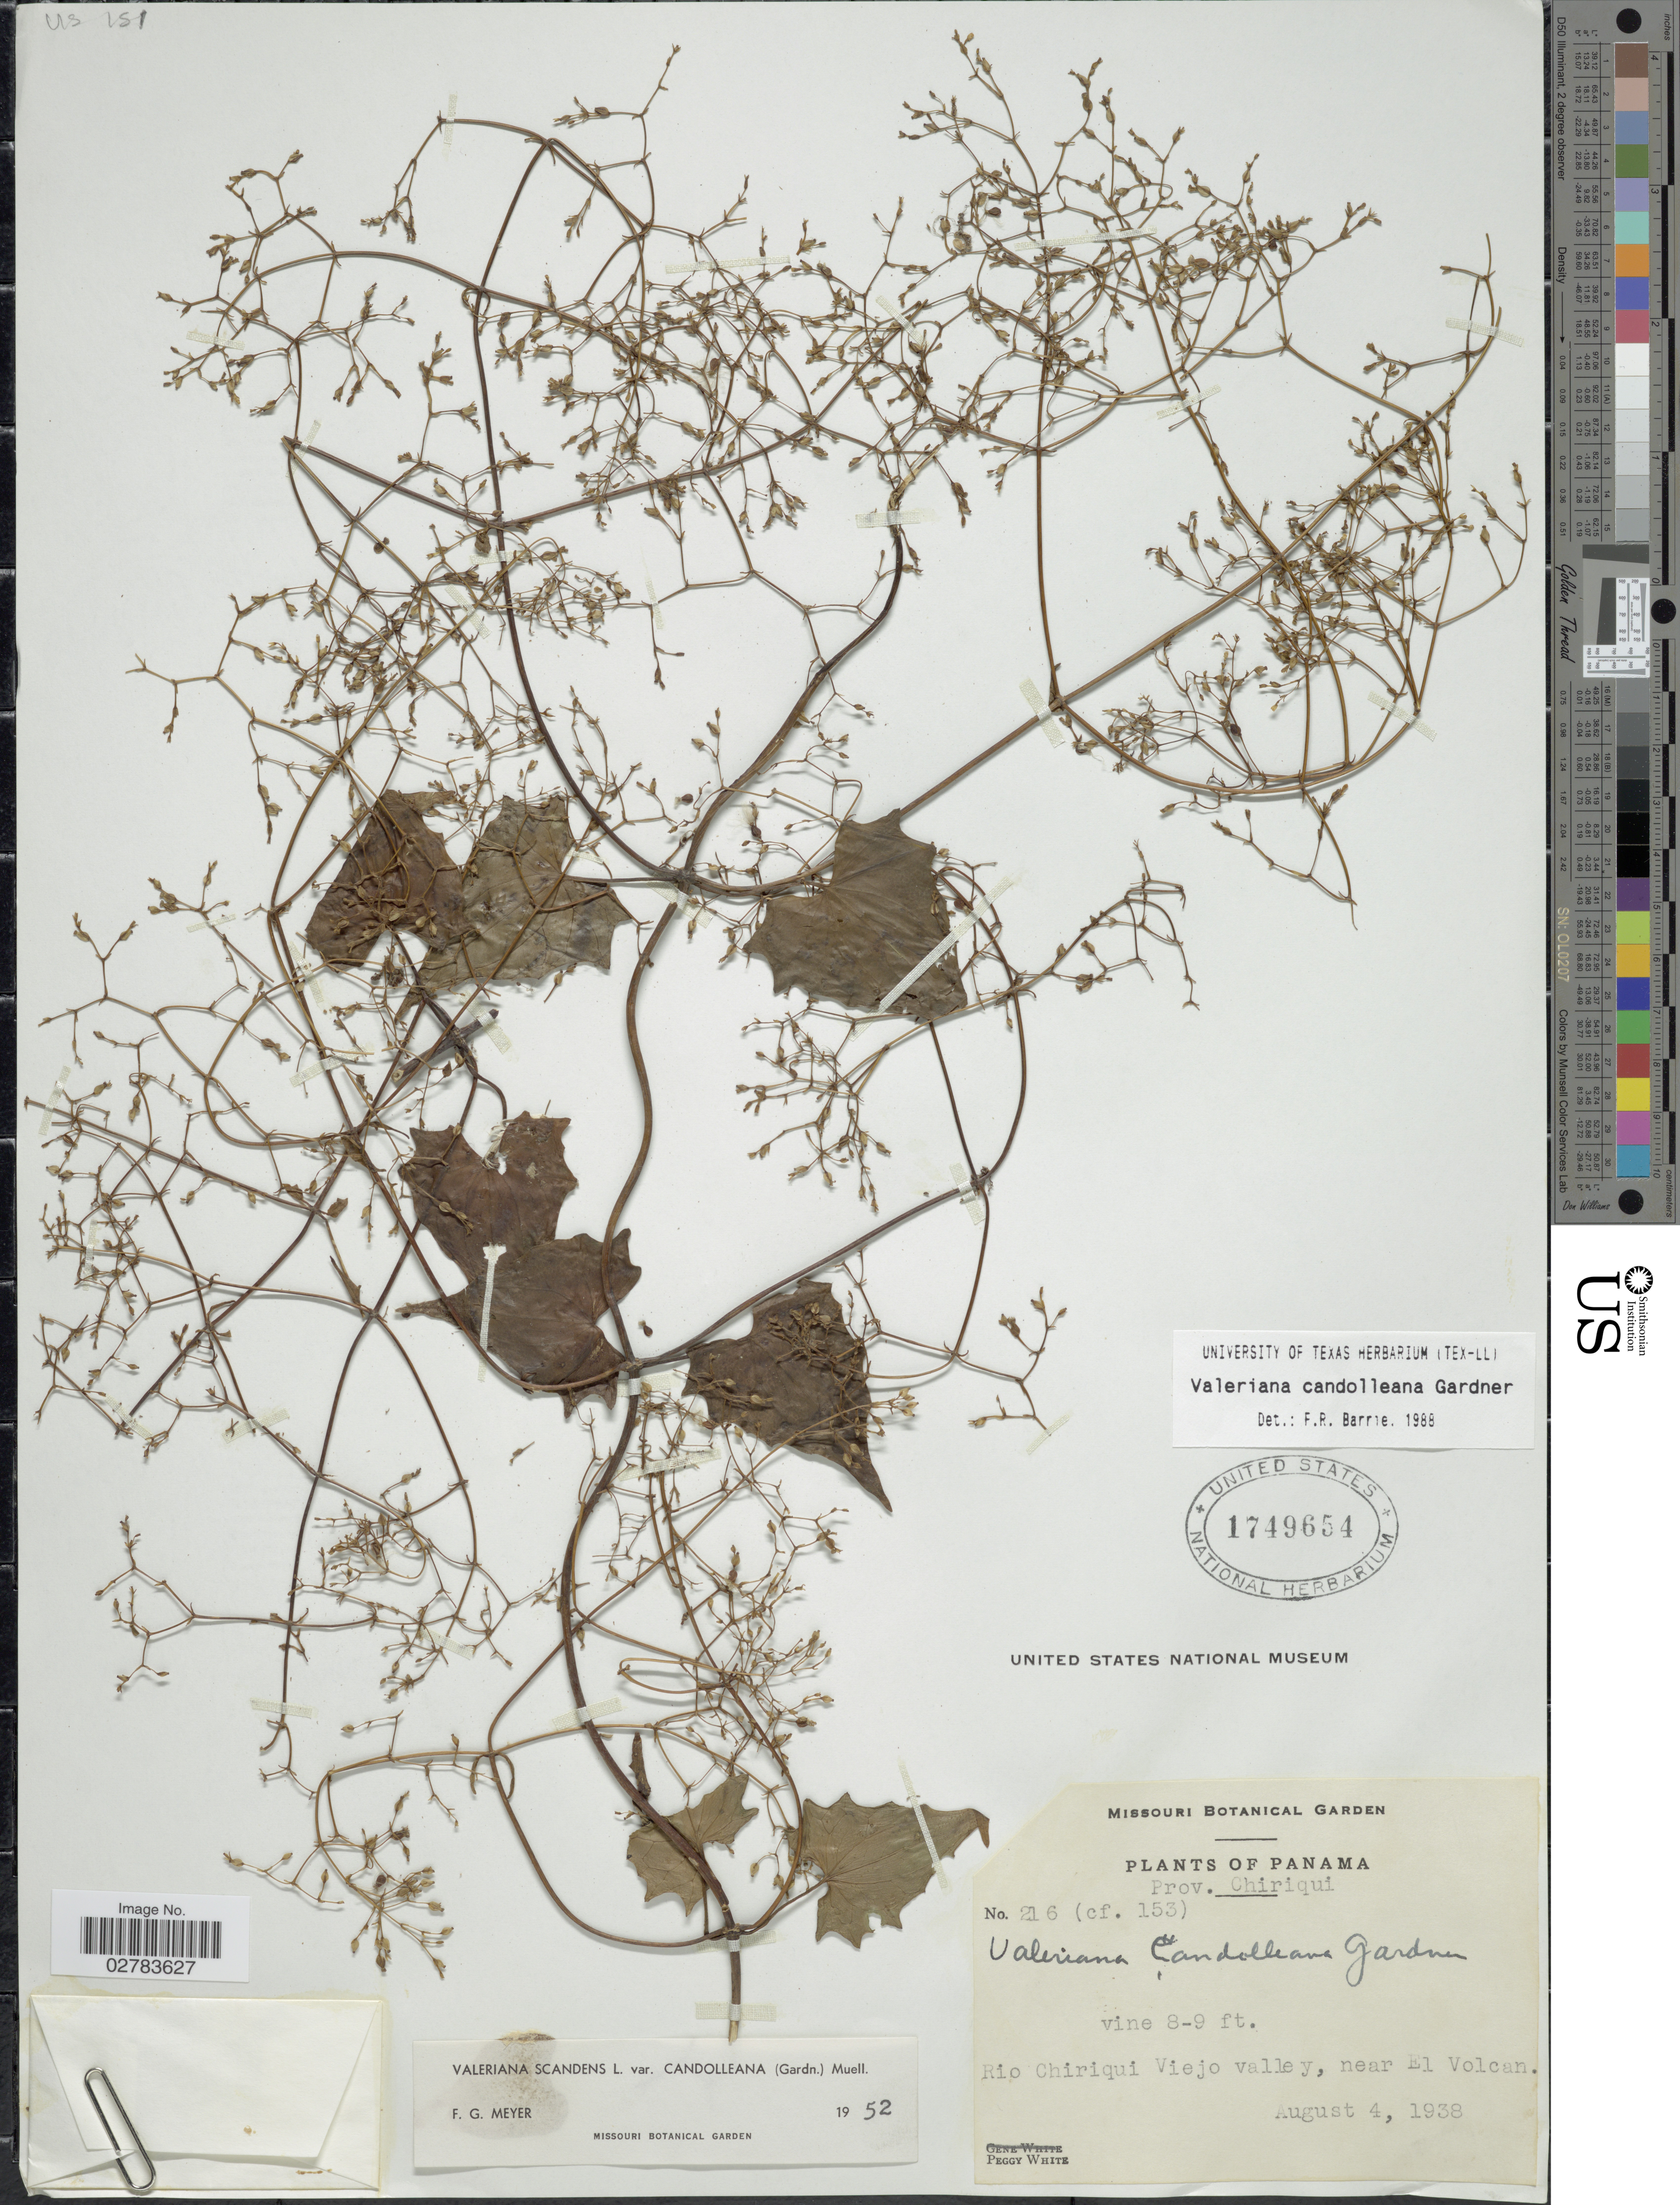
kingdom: Plantae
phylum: Tracheophyta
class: Magnoliopsida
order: Dipsacales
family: Caprifoliaceae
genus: Valeriana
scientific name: Valeriana candolleana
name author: Gardner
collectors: P. White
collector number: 216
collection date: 1938-08-04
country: Panama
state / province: Chiriqui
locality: Prov. Chiriqui, Rio Chiriqui Viejo Valley, near El Volcan.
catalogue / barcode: US 1749654